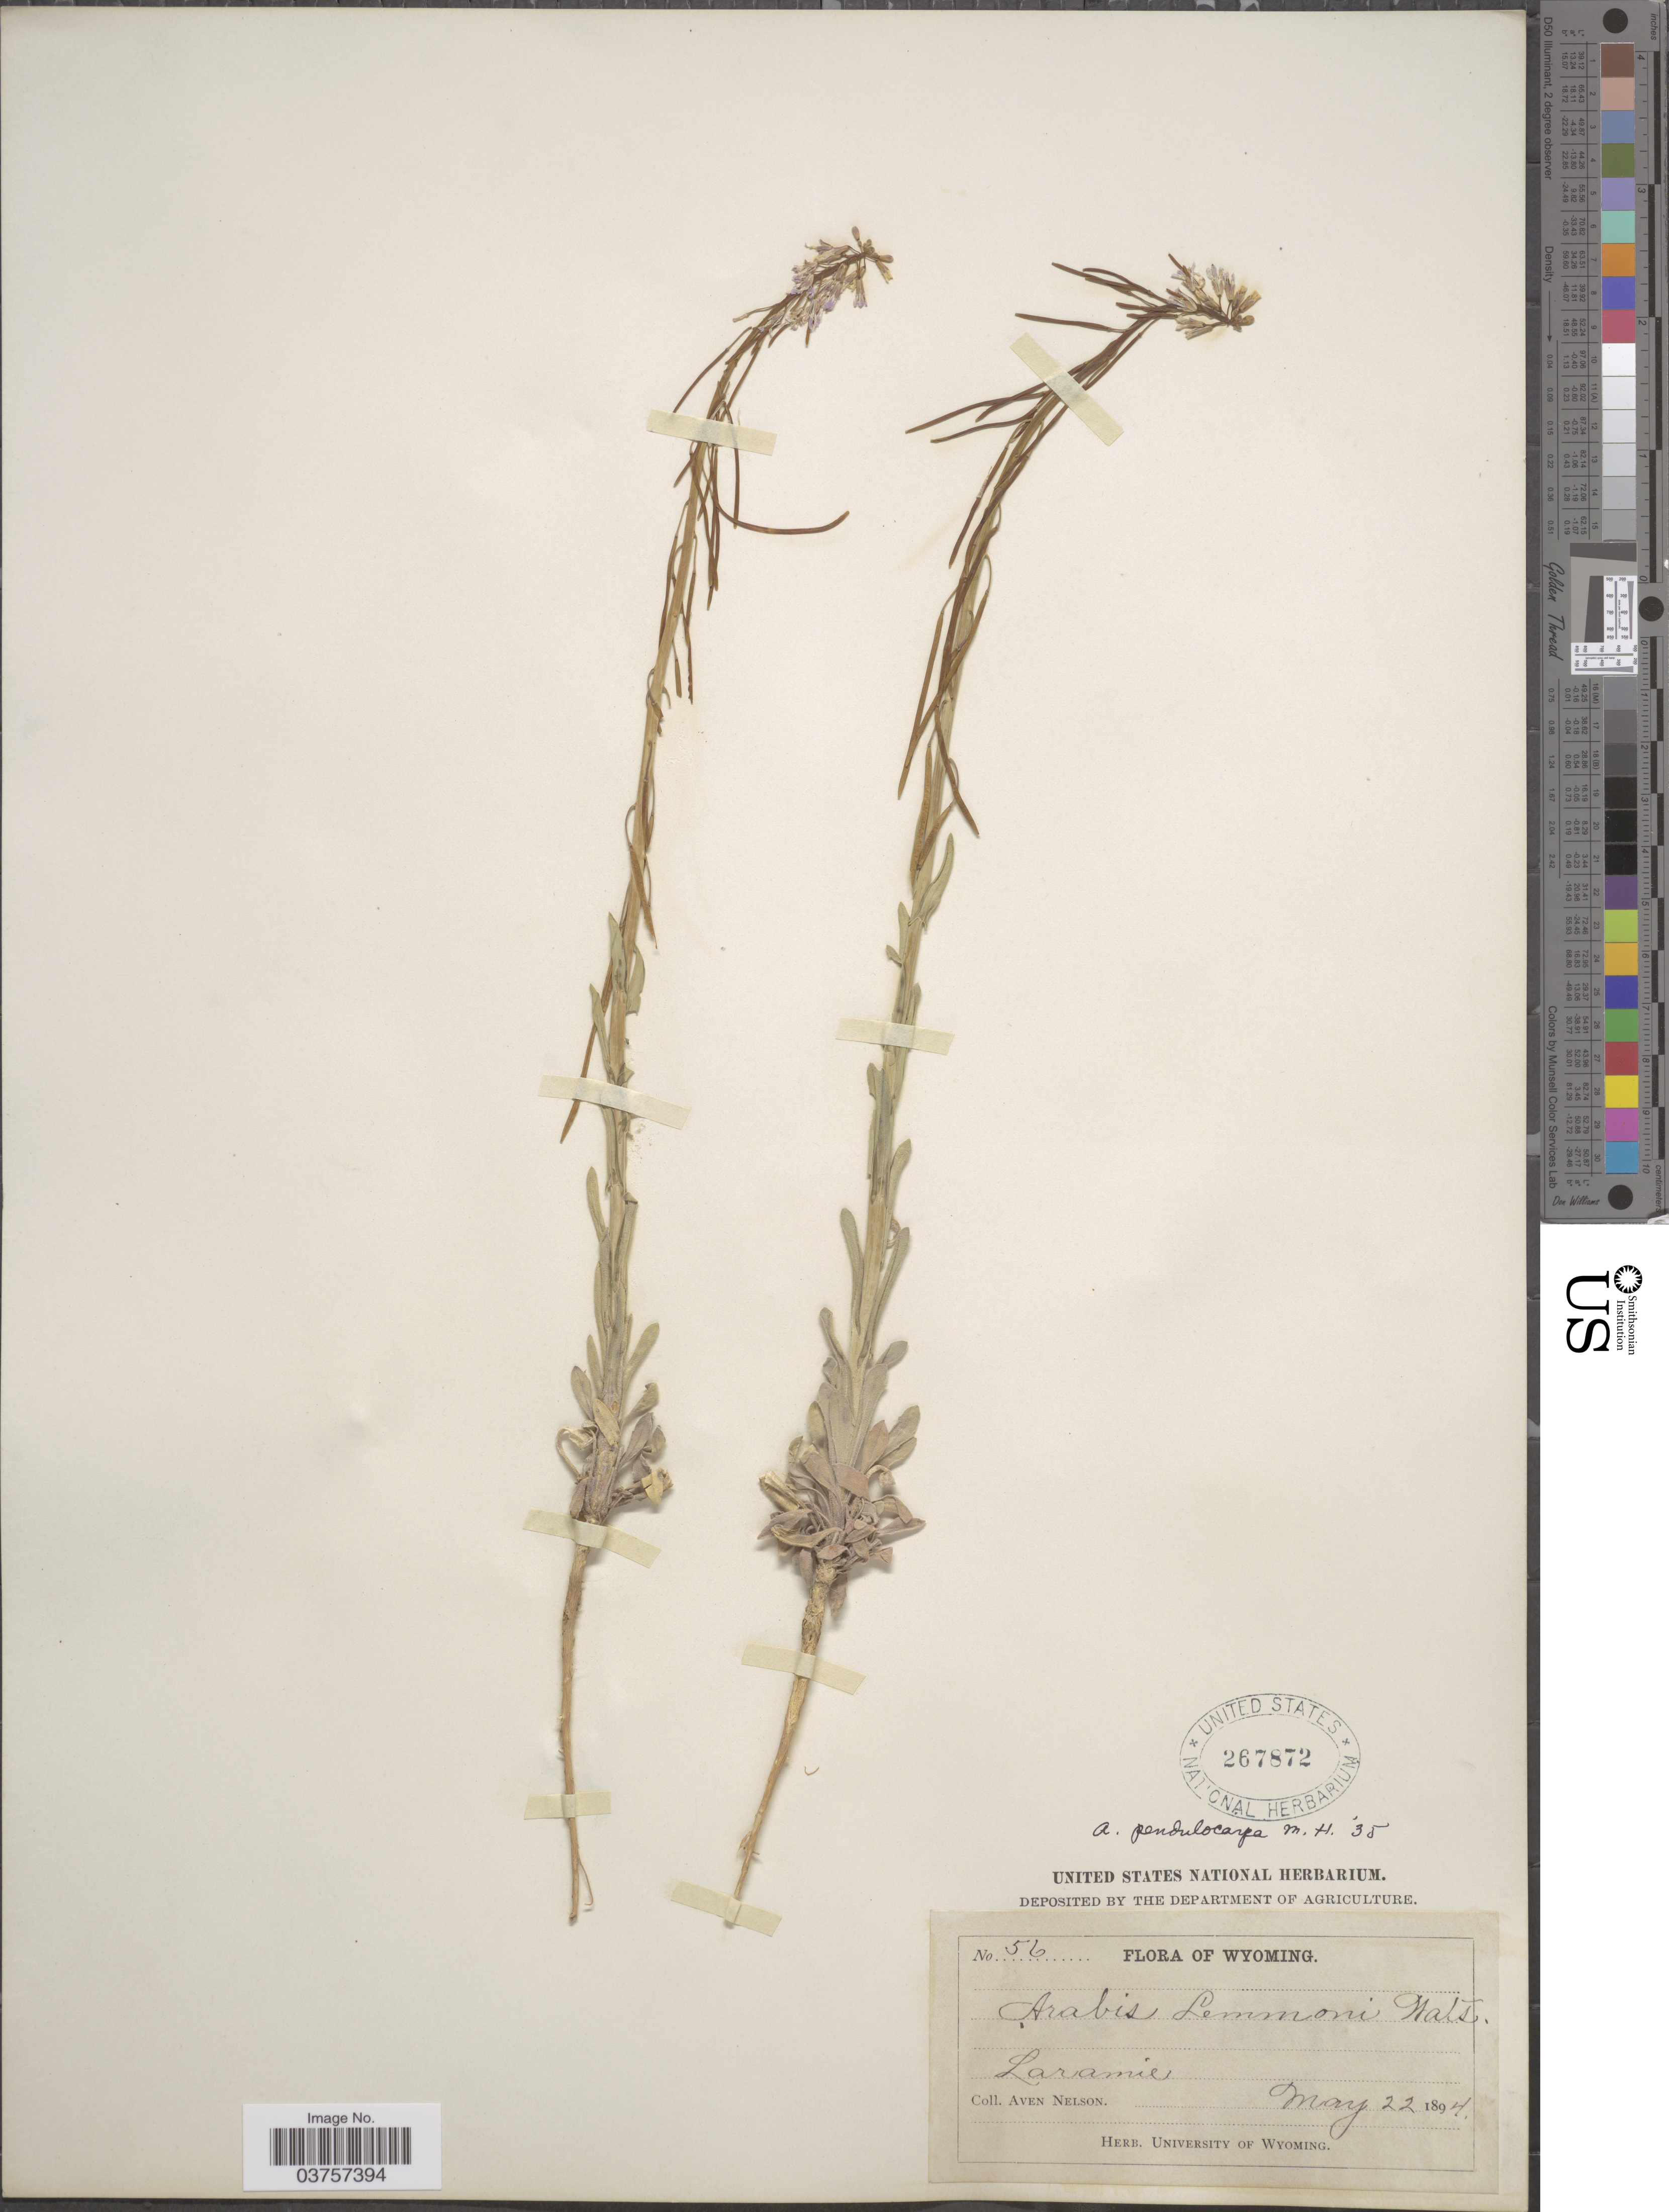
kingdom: Plantae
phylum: Tracheophyta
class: Magnoliopsida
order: Brassicales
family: Brassicaceae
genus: Arabis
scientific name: Arabis holboellii var. pendulocarpa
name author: (A. Nelson) Rollins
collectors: A. Nelson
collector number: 56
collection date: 1894-05-22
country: United States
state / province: Wyoming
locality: Laramie.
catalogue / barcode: US 267872